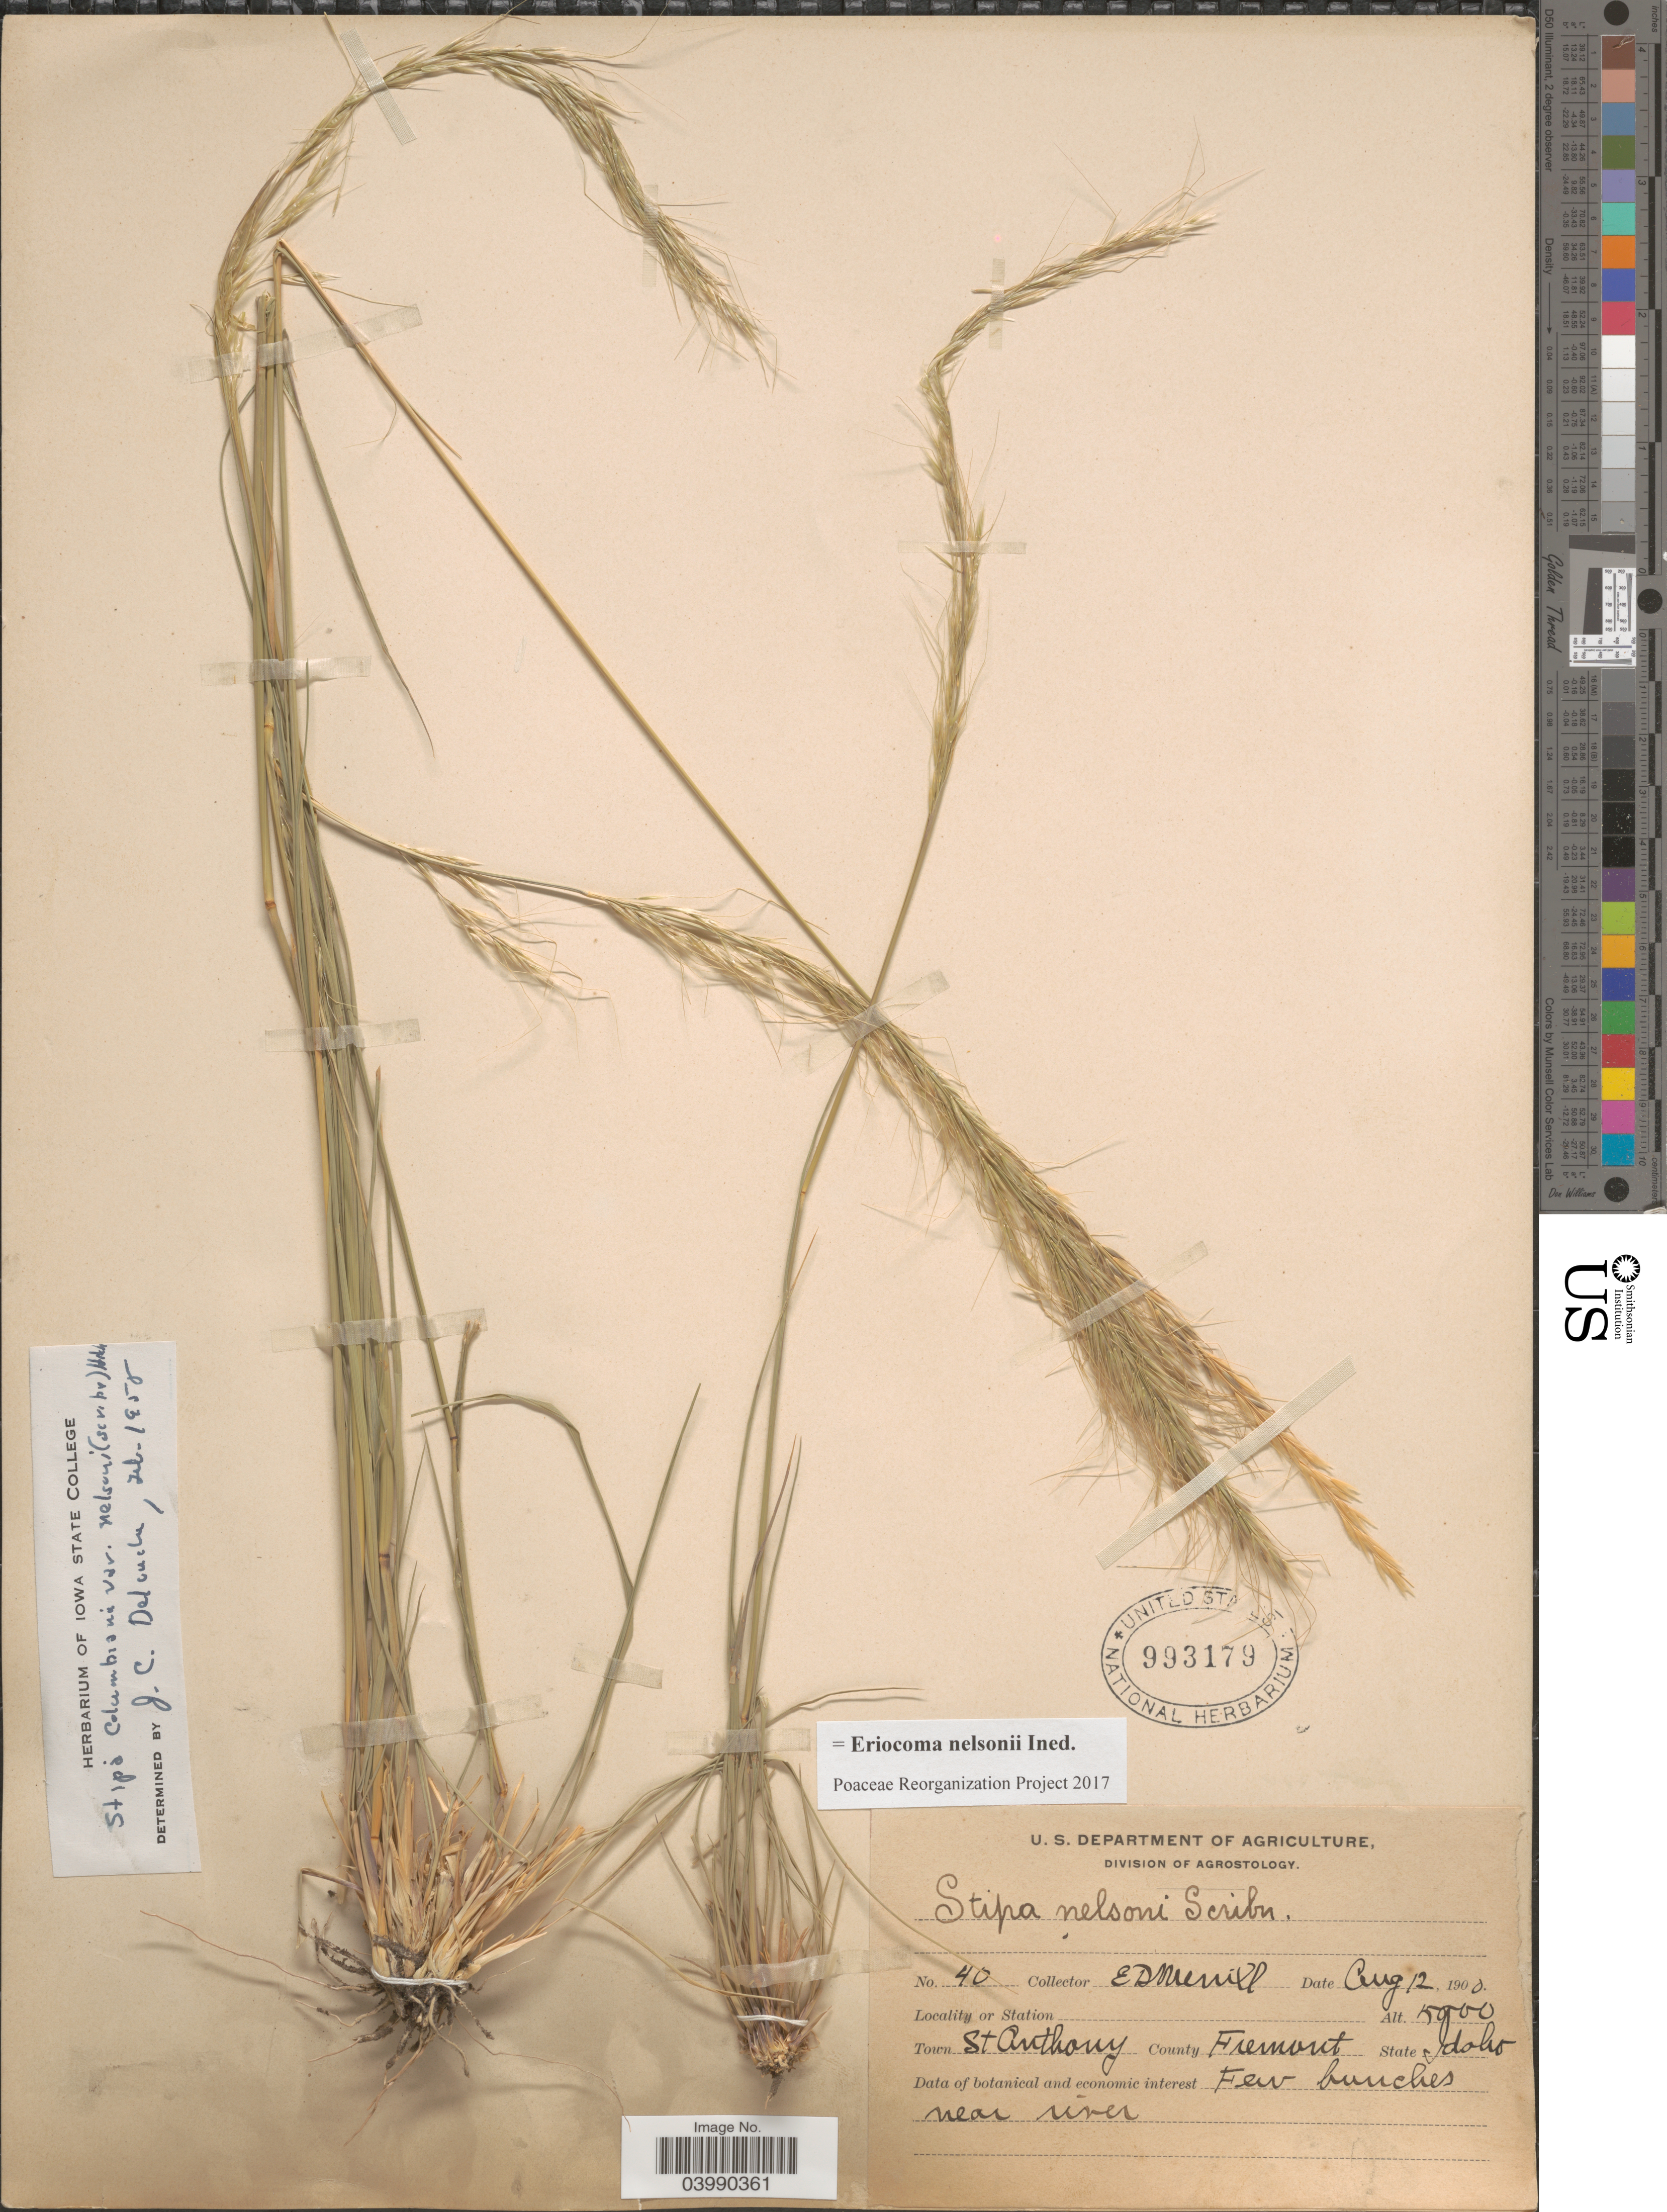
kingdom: Plantae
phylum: Tracheophyta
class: Liliopsida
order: Poales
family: Poaceae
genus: Eriocoma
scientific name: Eriocoma nelsonii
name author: (Scribn.) Romasch.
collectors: E. D. Merrill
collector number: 40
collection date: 1900-08-12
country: United States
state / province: Idaho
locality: Town St Anthony. County Fremont.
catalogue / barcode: US 993179